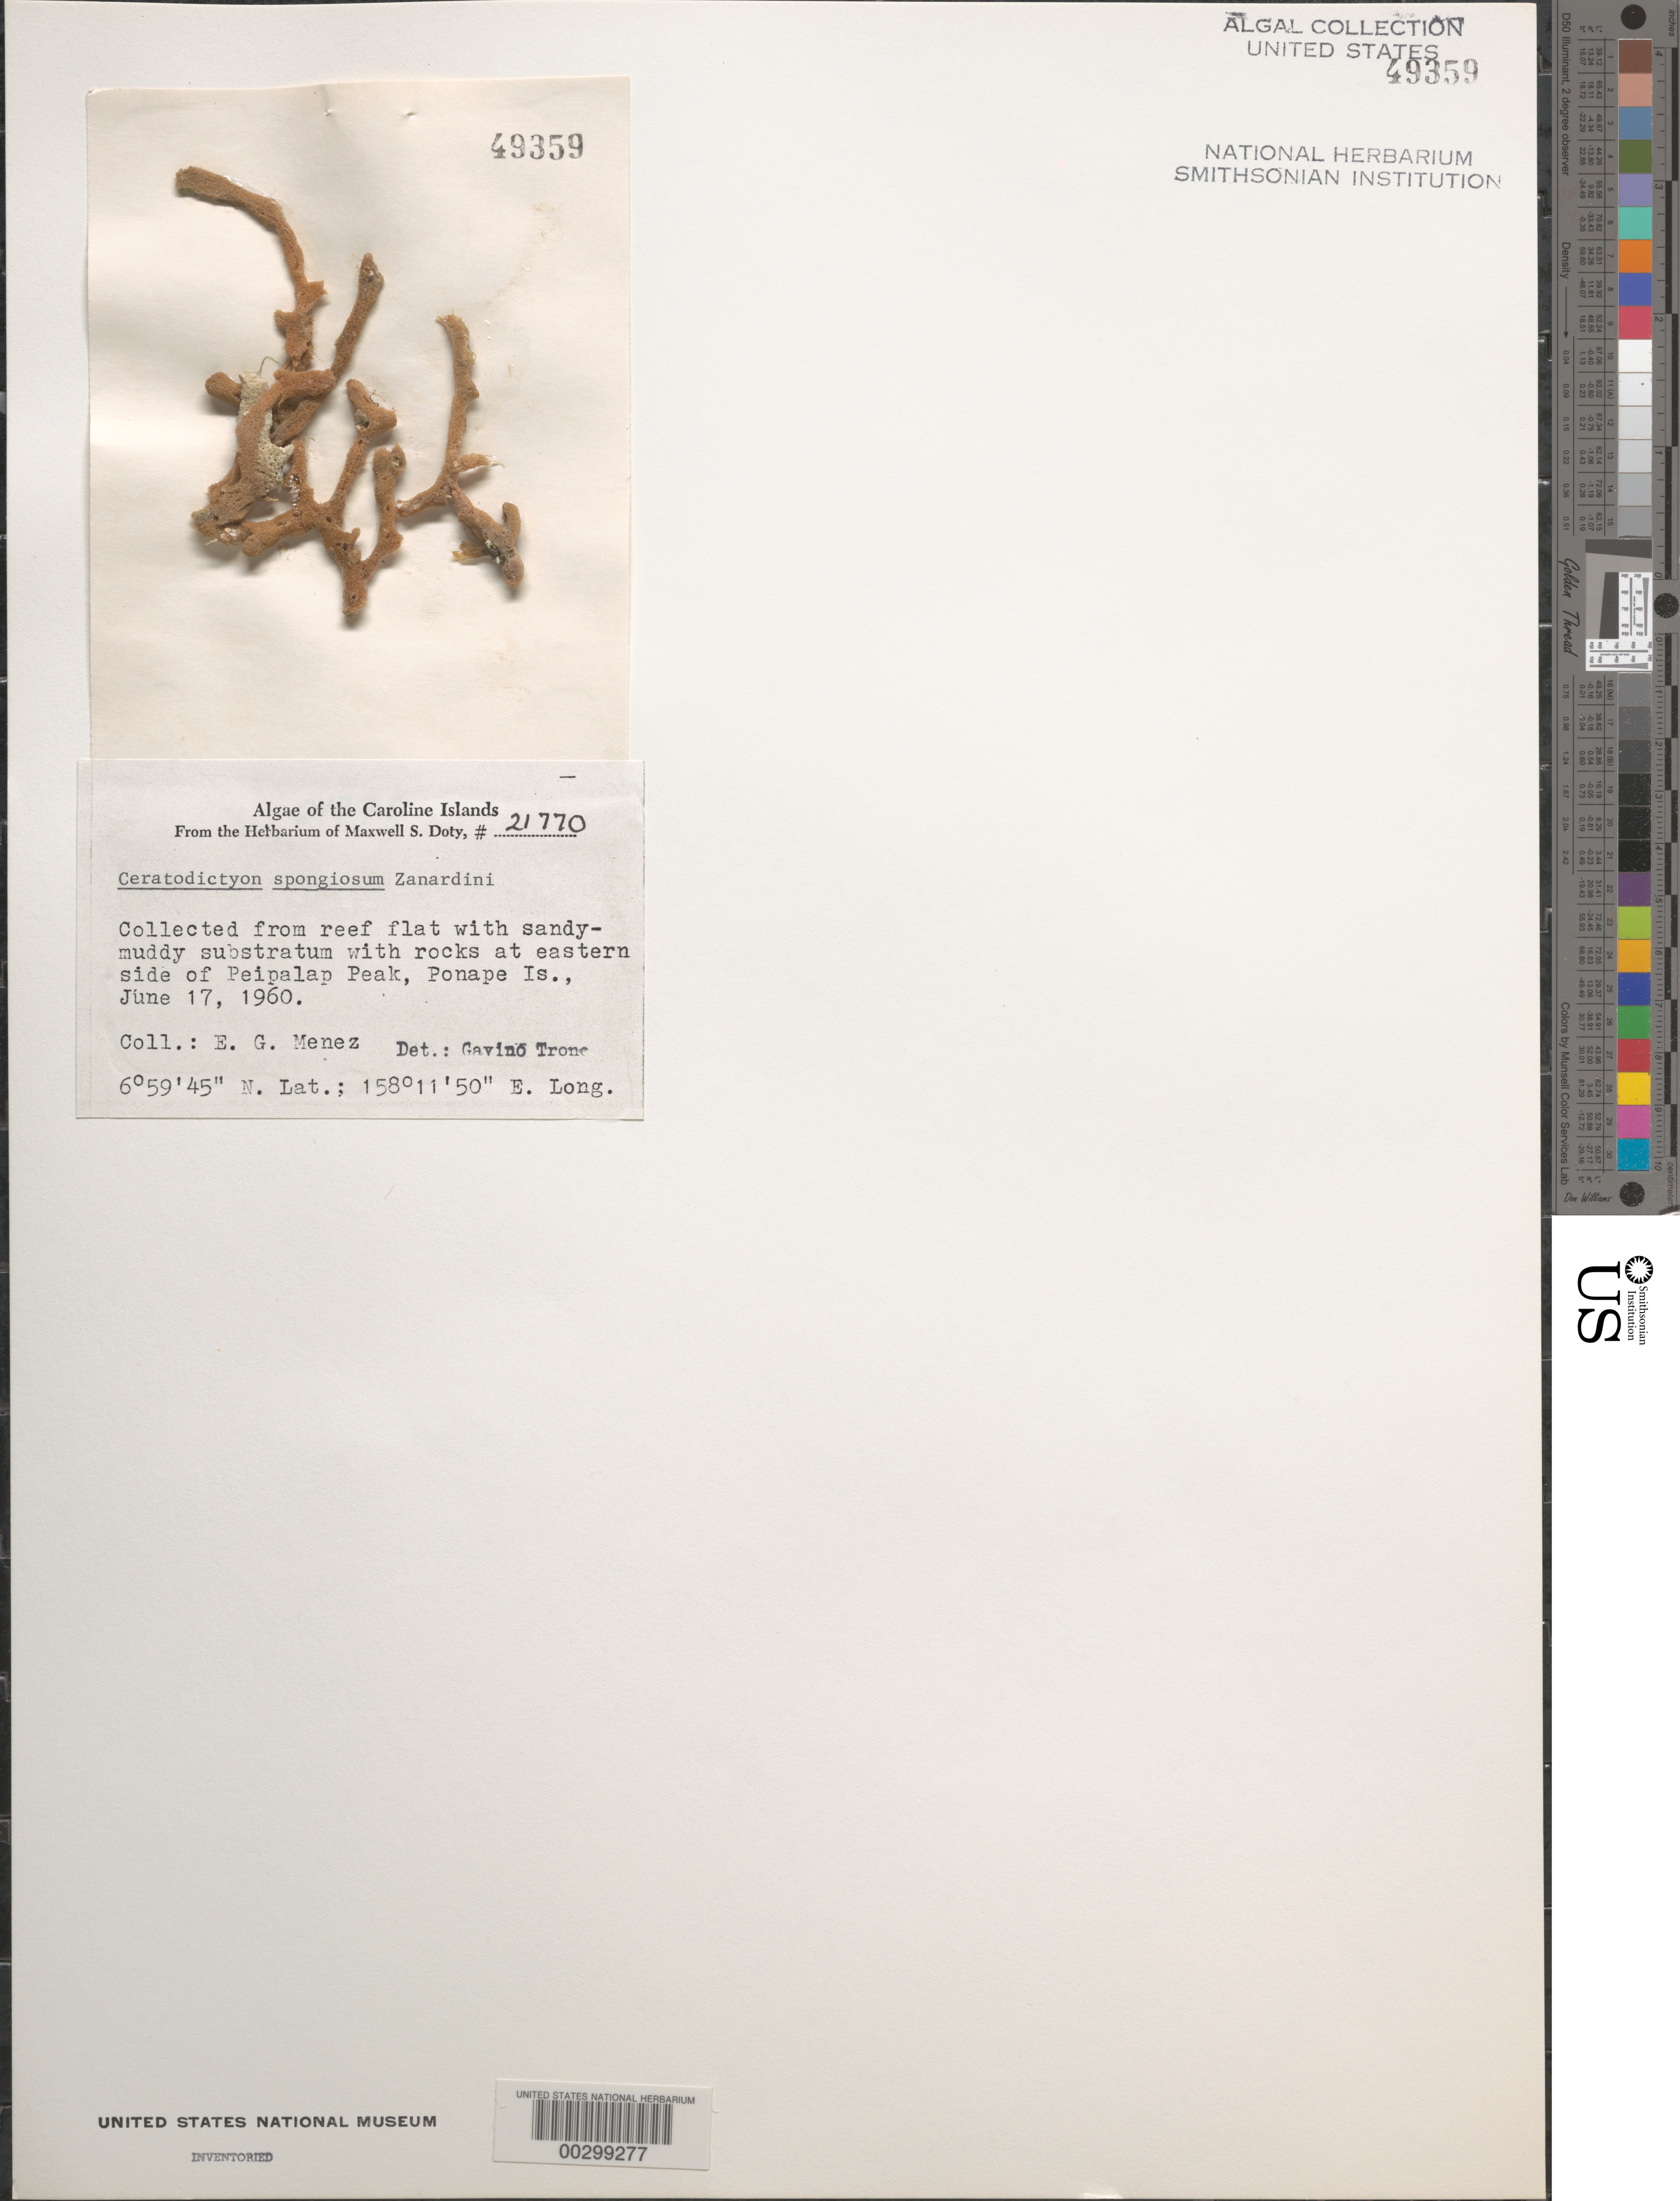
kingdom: Plantae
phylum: Rhodophyta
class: Florideophyceae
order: Rhodymeniales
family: Lomentariaceae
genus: Ceratodictyon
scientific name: Ceratodictyon spongiosum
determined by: Trono, Gavino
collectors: Meñez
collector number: MSD 21770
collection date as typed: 17 Jun 1960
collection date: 1960-06-17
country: Micronesia, Federated States of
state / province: Pohnpei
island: Pohnpei [Ponape]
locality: Peipalap Peak, east side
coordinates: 6 59' 45" N, 158 11' 50" E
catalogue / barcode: US 49359